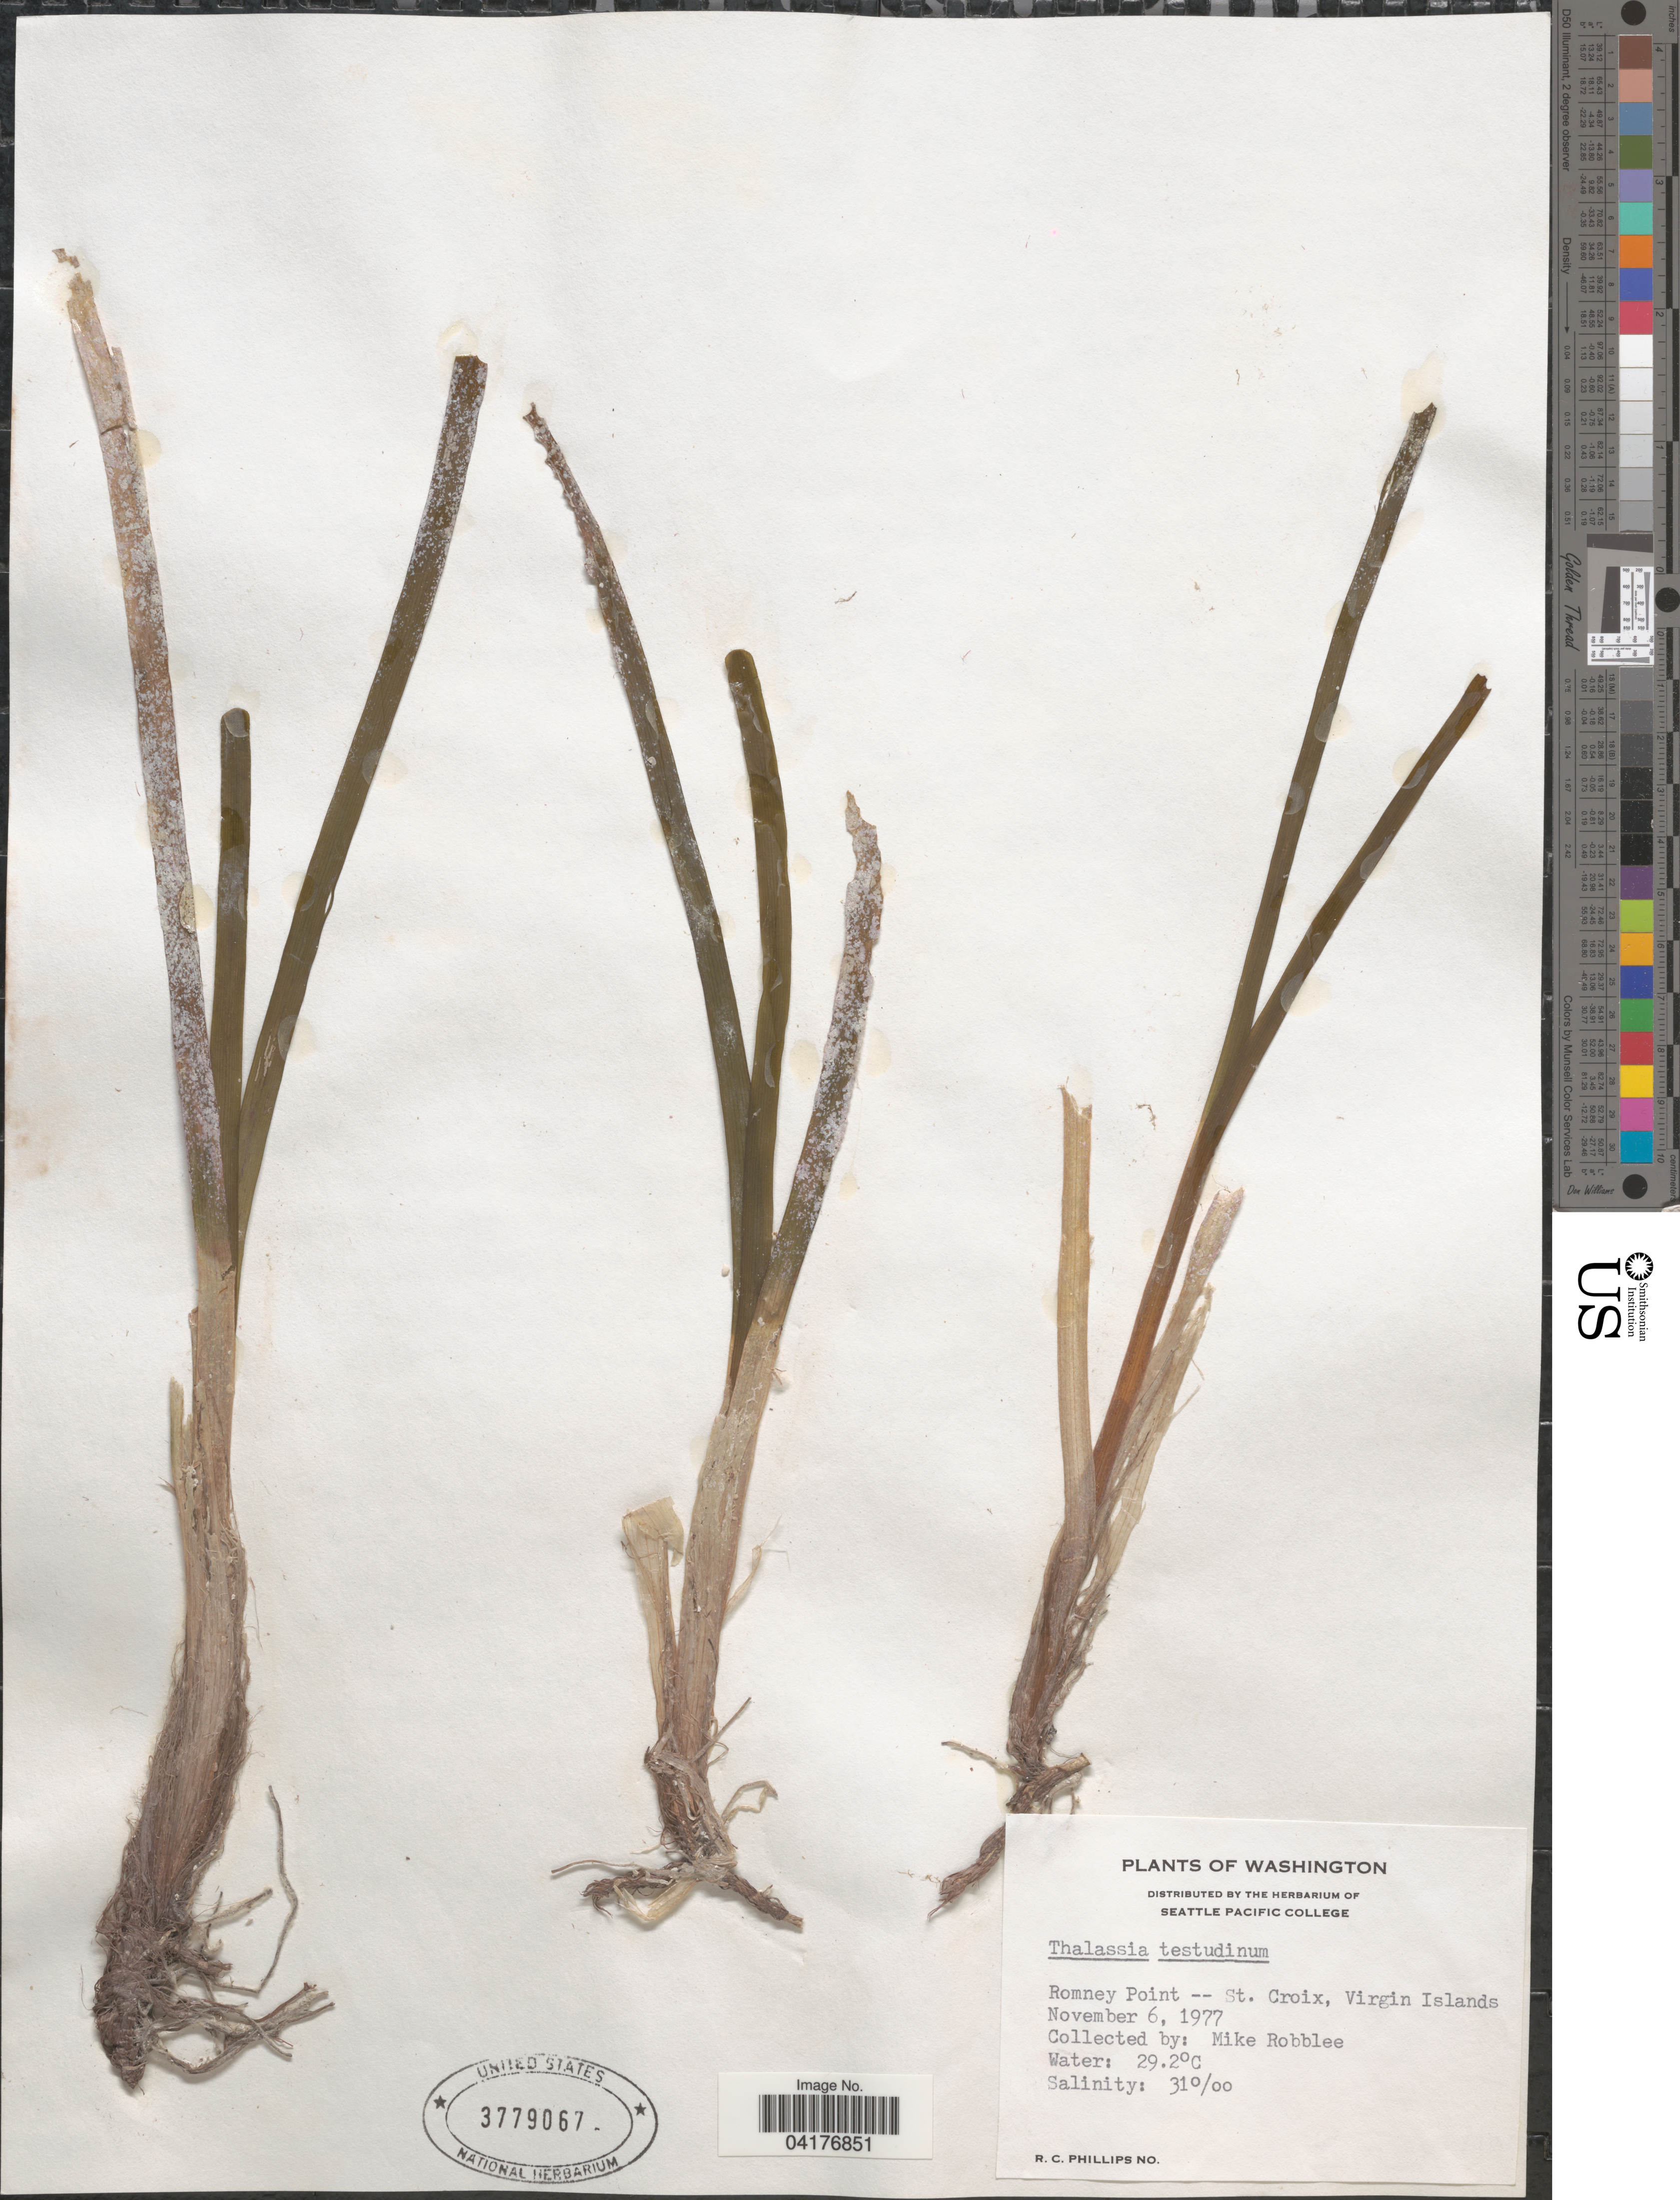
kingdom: Plantae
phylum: Tracheophyta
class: Liliopsida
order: Alismatales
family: Hydrocharitaceae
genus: Thalassia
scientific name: Thalassia testudinum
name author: Banks & Sol. ex K.D. Koenig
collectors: M. Robblee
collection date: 1977-11-06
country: U.S. Virgin Islands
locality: Romney Point -- St. Croix, Virgin Islands.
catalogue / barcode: US 3779067